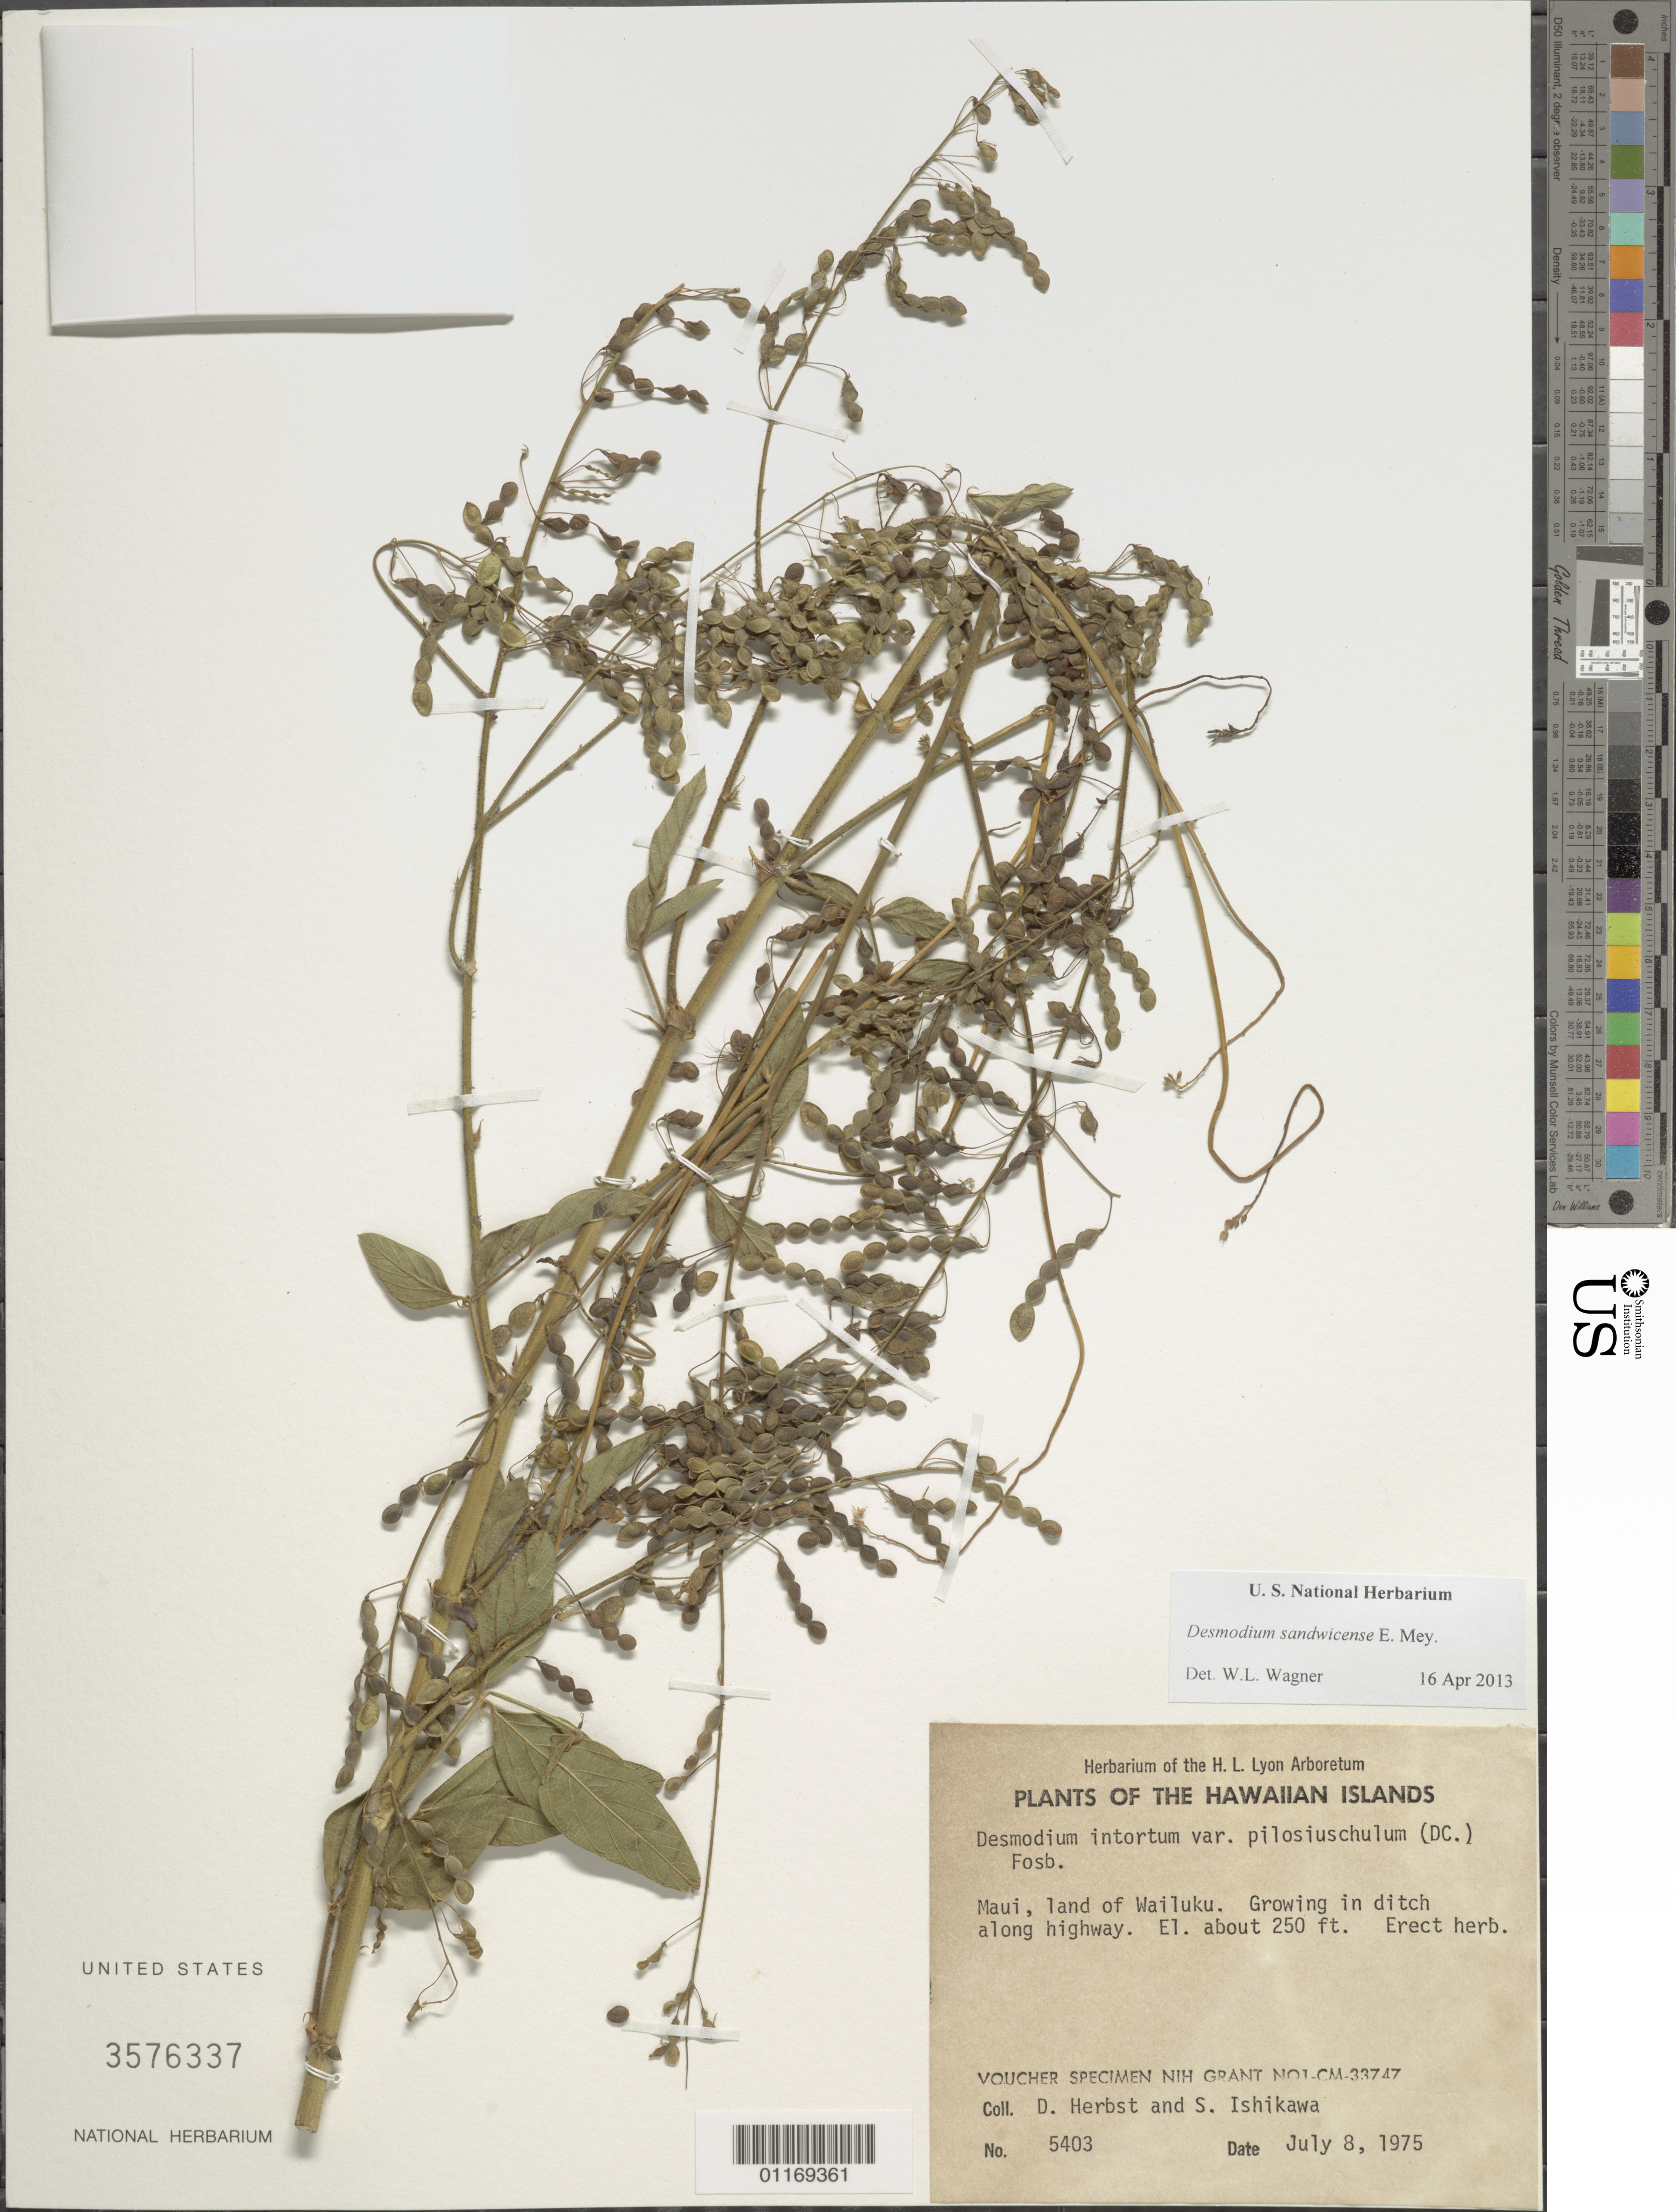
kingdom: Plantae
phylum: Tracheophyta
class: Magnoliopsida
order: Fabales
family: Fabaceae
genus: Desmodium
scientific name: Desmodium uncinatum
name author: (Jacq.) DC.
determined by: Wagner, W. L., (BOT), Smithsonian Institution - National Museum of Natural History (UNITED STATES)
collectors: D. R. Herbst & S. Ishikawa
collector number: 5403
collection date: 1975-07-08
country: United States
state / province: Hawaii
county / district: Hawaii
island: Maui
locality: Land of Wailuku, growing in ditch along highway.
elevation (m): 76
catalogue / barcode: US 3576337